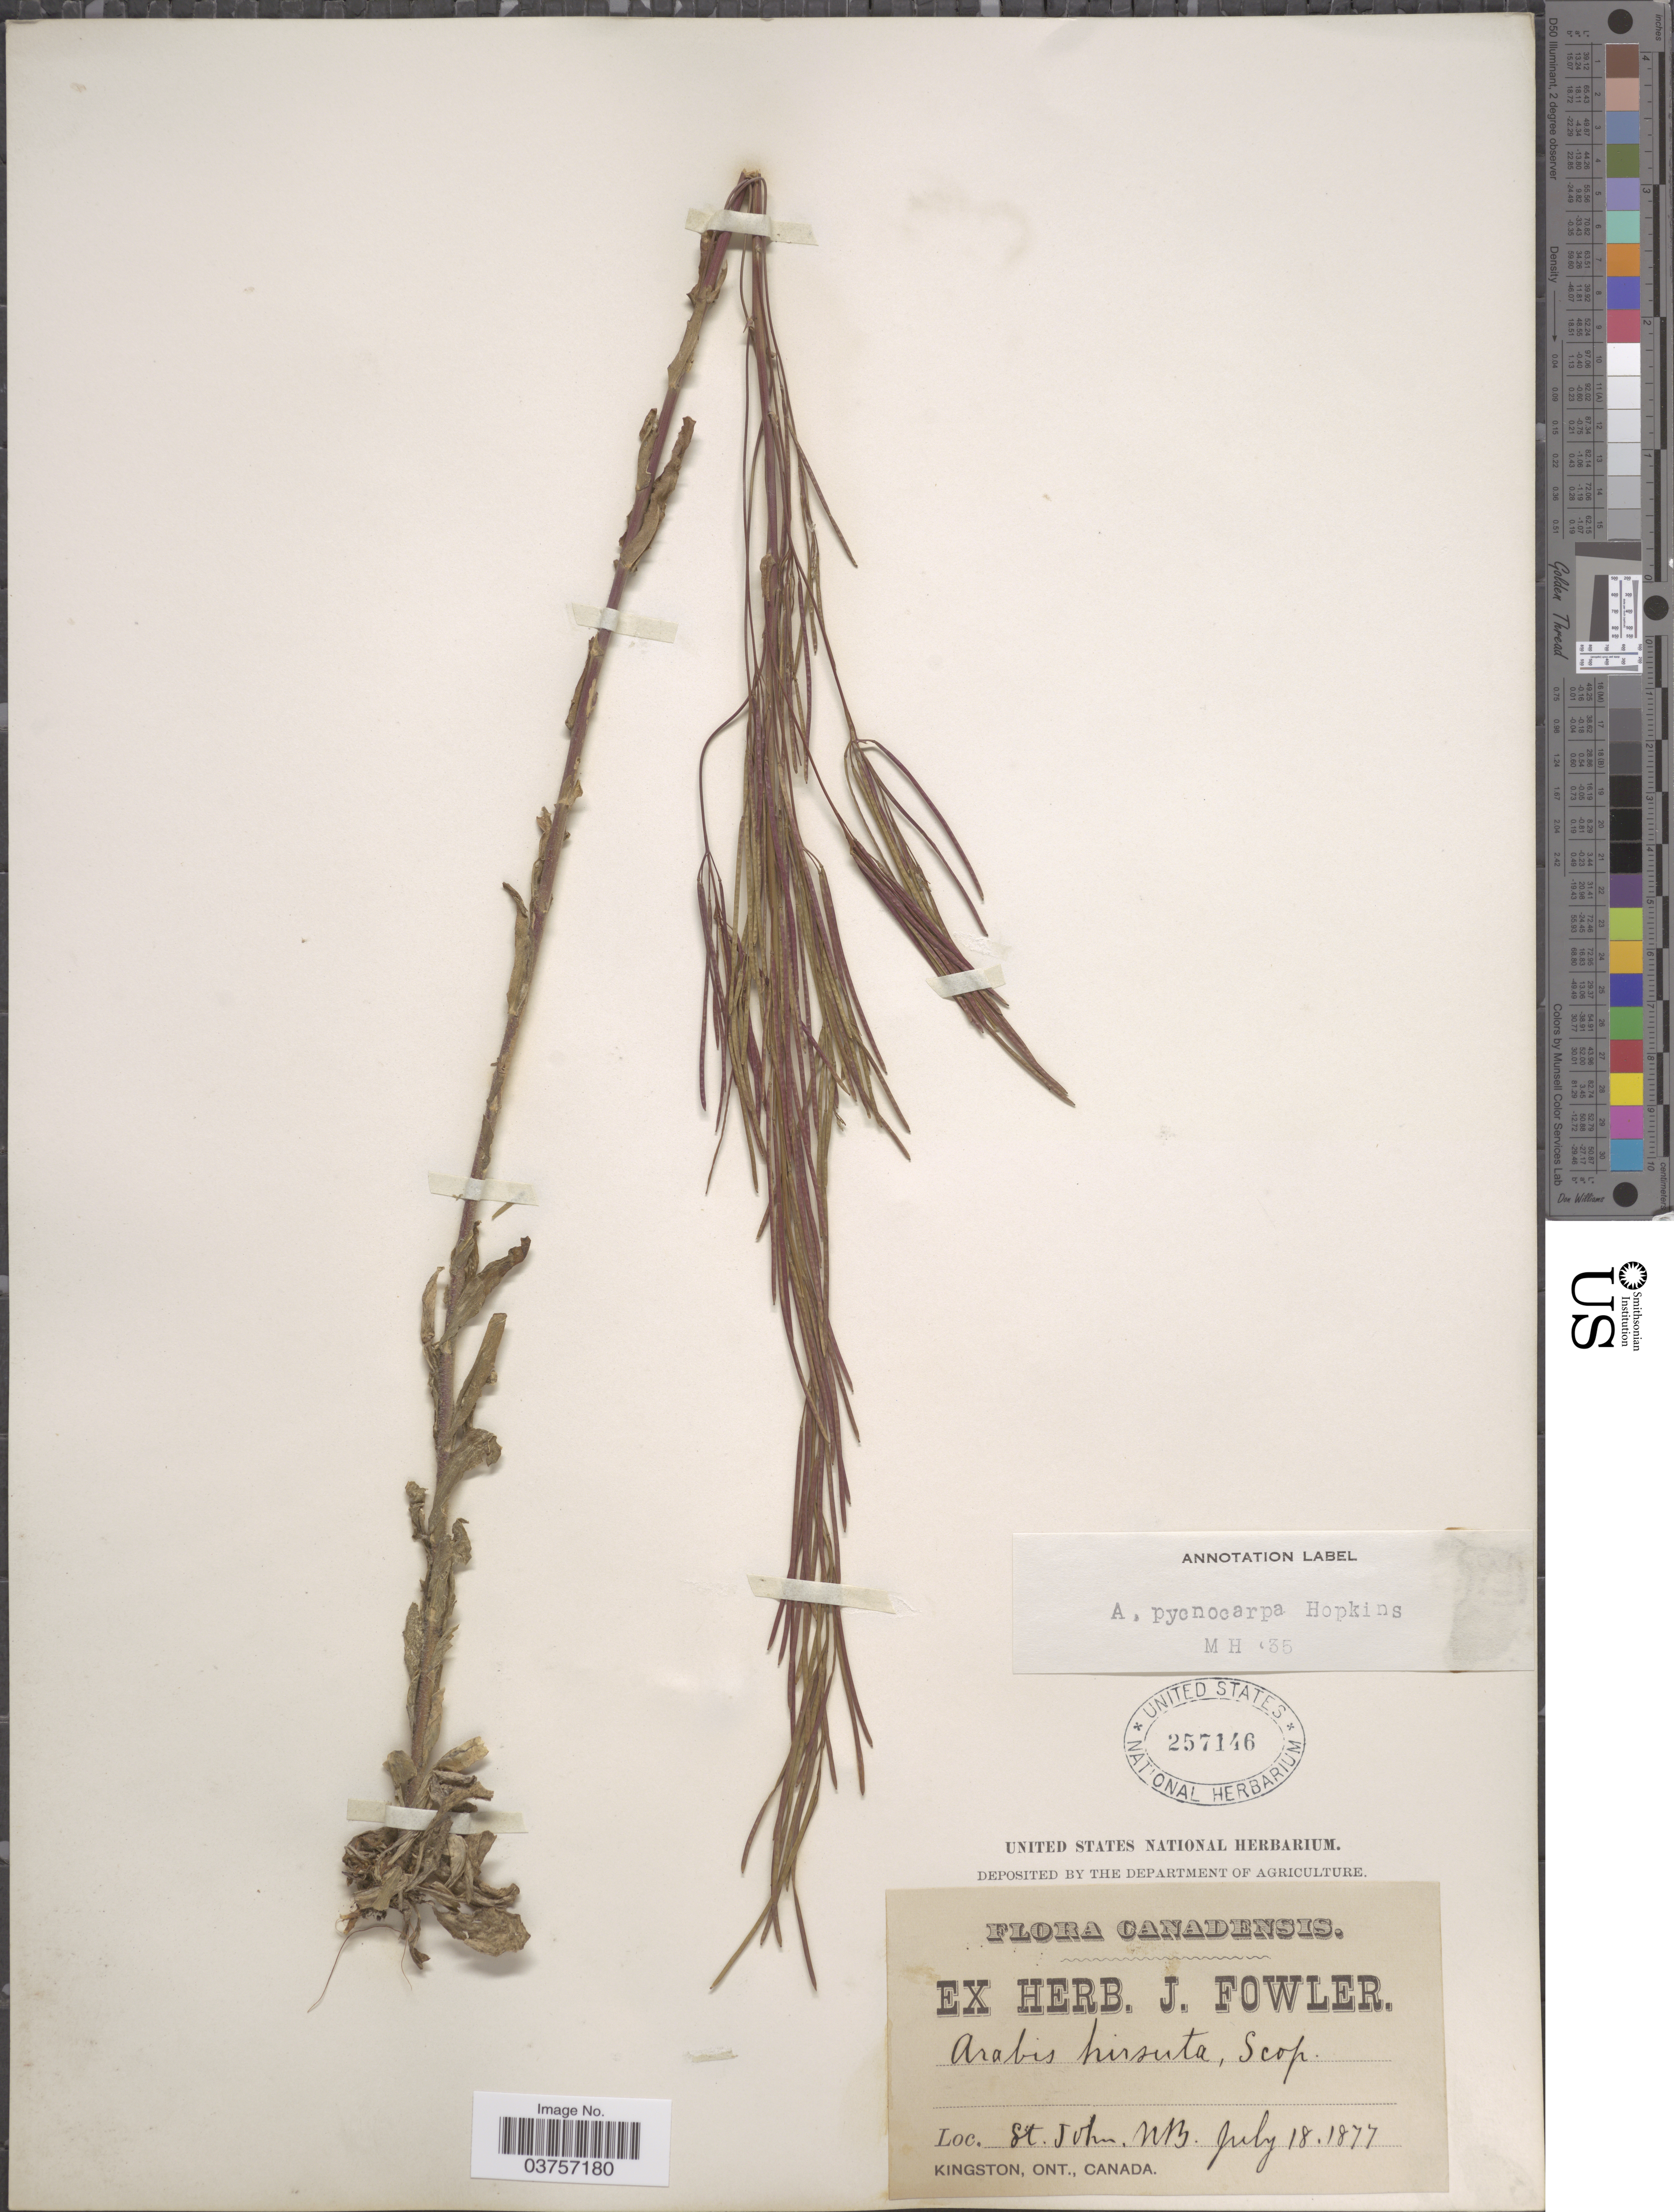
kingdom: Plantae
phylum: Tracheophyta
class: Magnoliopsida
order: Brassicales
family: Brassicaceae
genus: Arabis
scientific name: Arabis hirsuta var. pycnocarpa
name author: M. Hopkins & Rollins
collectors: ex herb. J. Fowler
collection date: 1877-07-18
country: Canada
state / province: New Brunswick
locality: St. John.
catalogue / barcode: US 257146